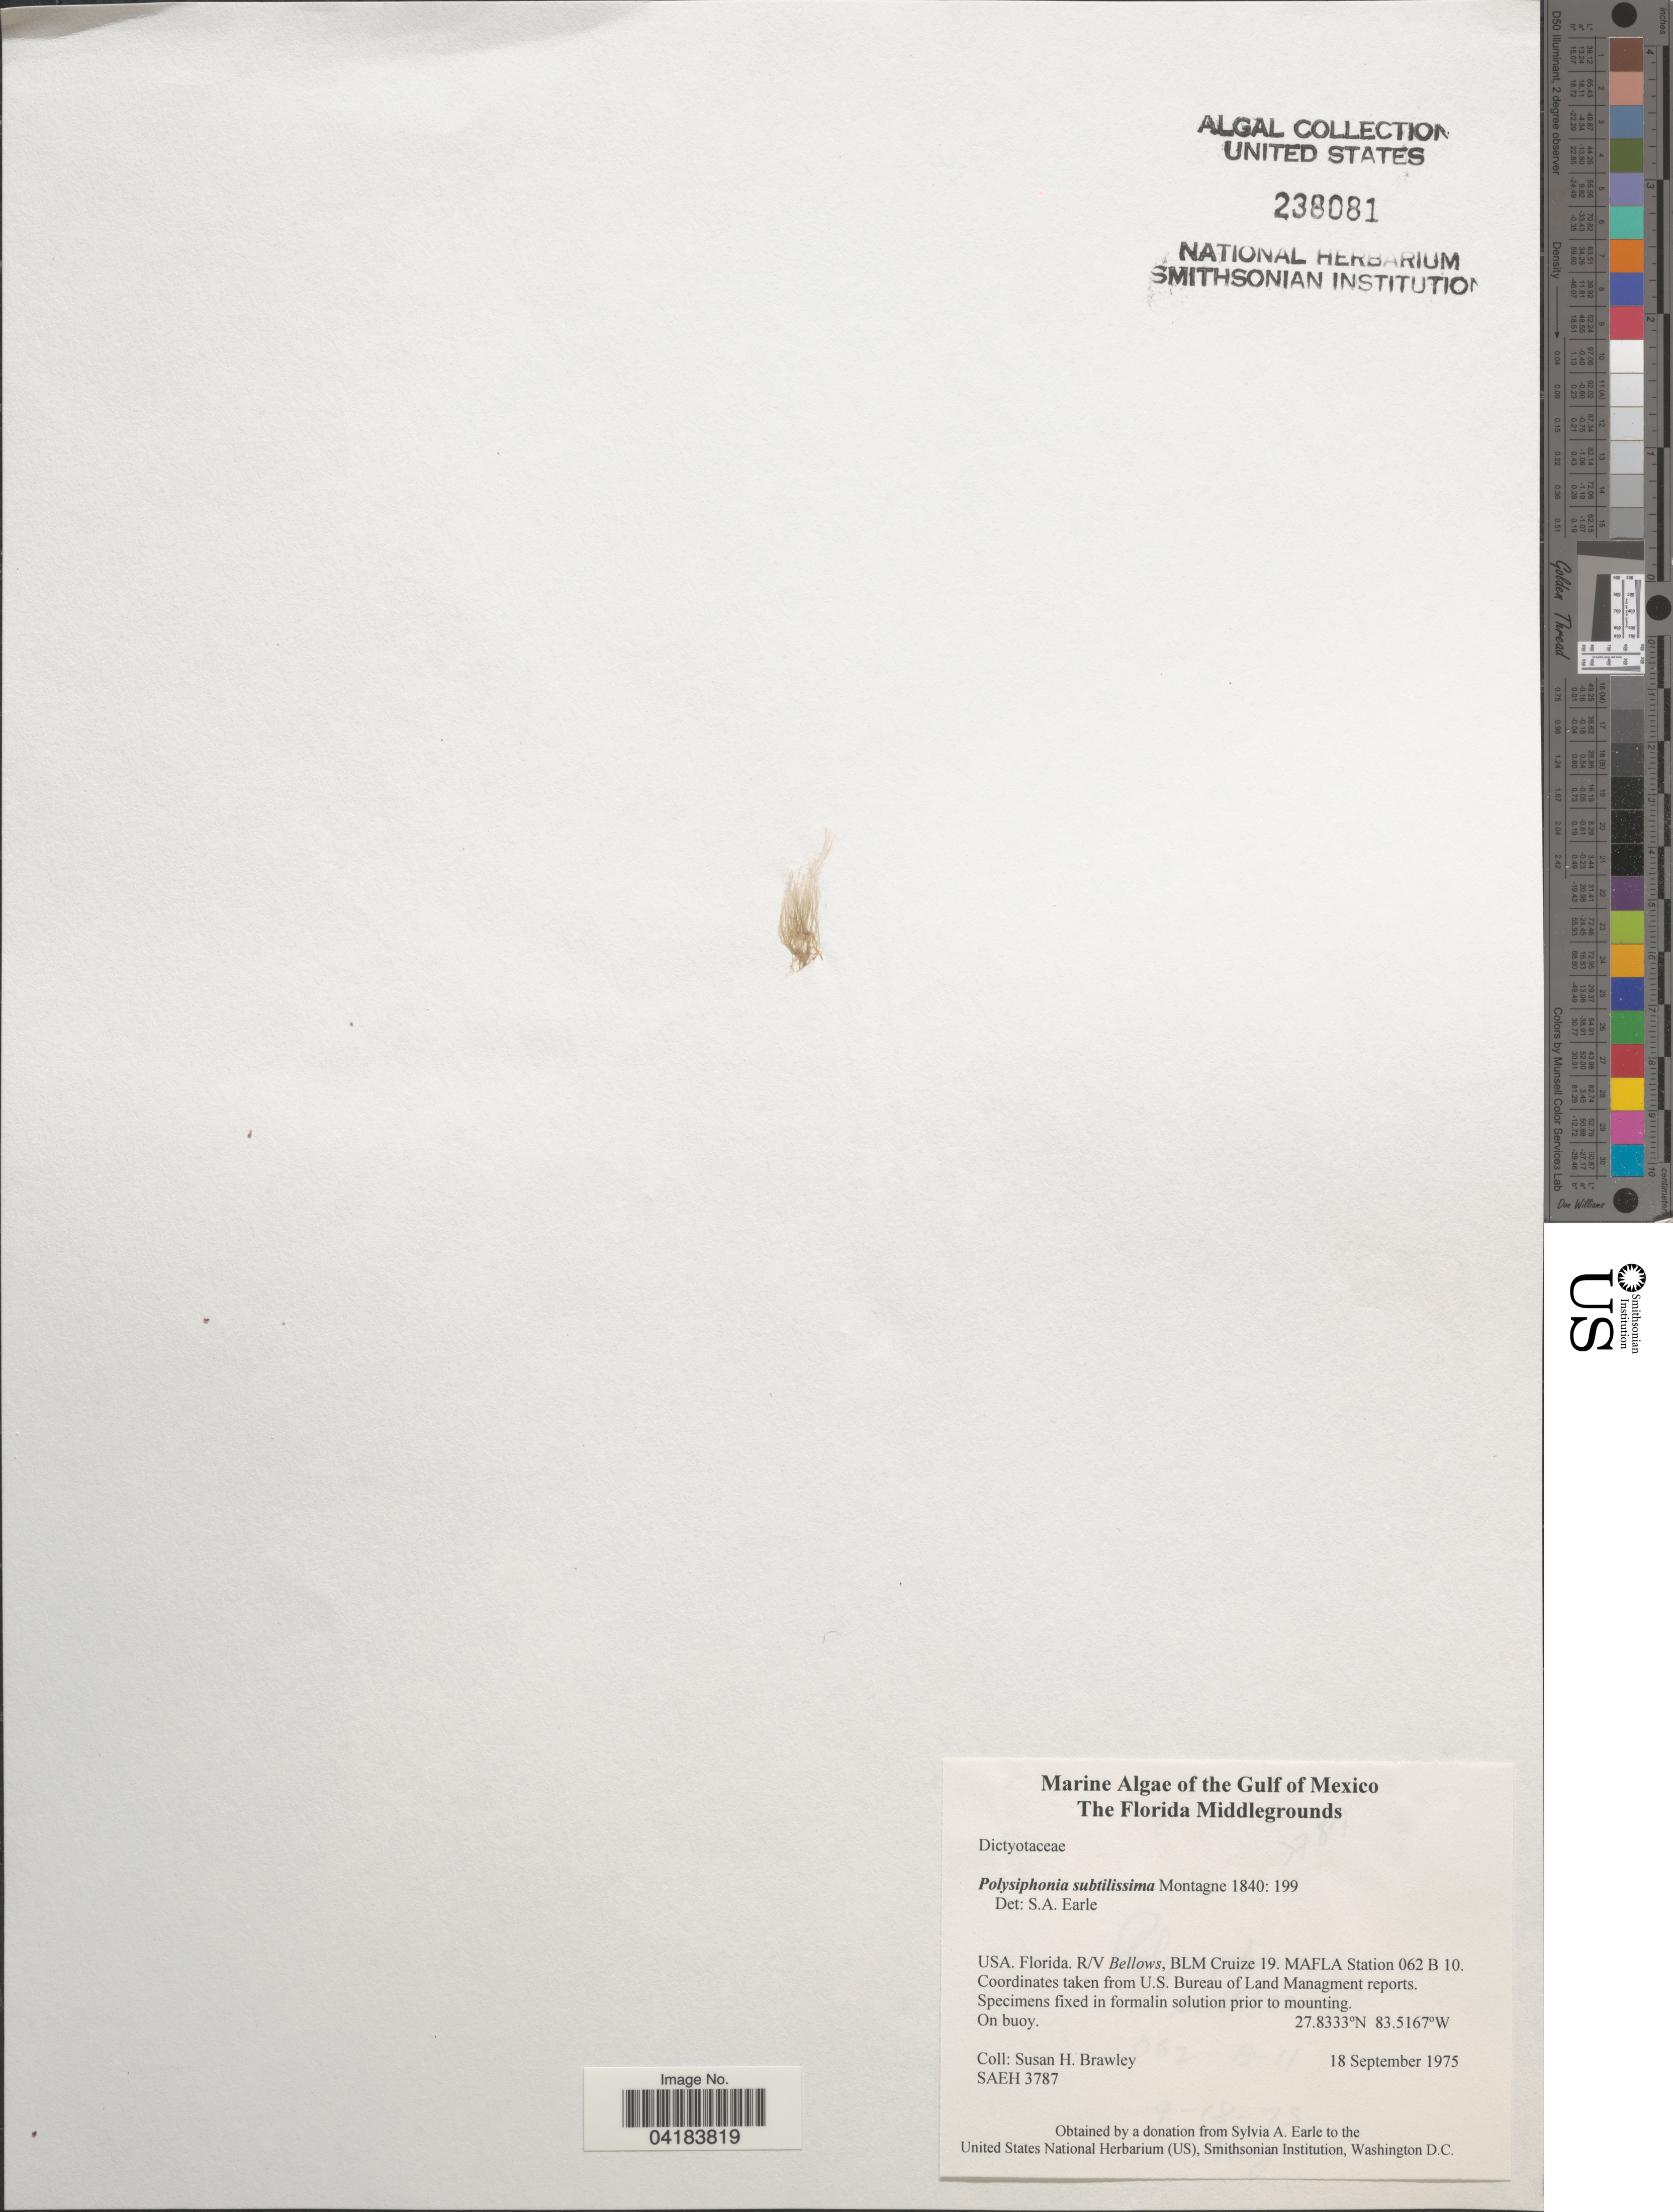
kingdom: Plantae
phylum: Rhodophyta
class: Florideophyceae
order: Ceramiales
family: Rhodomelaceae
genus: Polysiphonia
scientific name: Polysiphonia subtilissima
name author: Mont.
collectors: S. Brawley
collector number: SAEH3787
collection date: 1975-09-18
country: United States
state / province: Florida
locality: Gulf of Mexico. The Florida Middlegrounds. R/V Bellows, BLM Cruize 19. MAFLA Station 062 B 10.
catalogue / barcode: US 238081